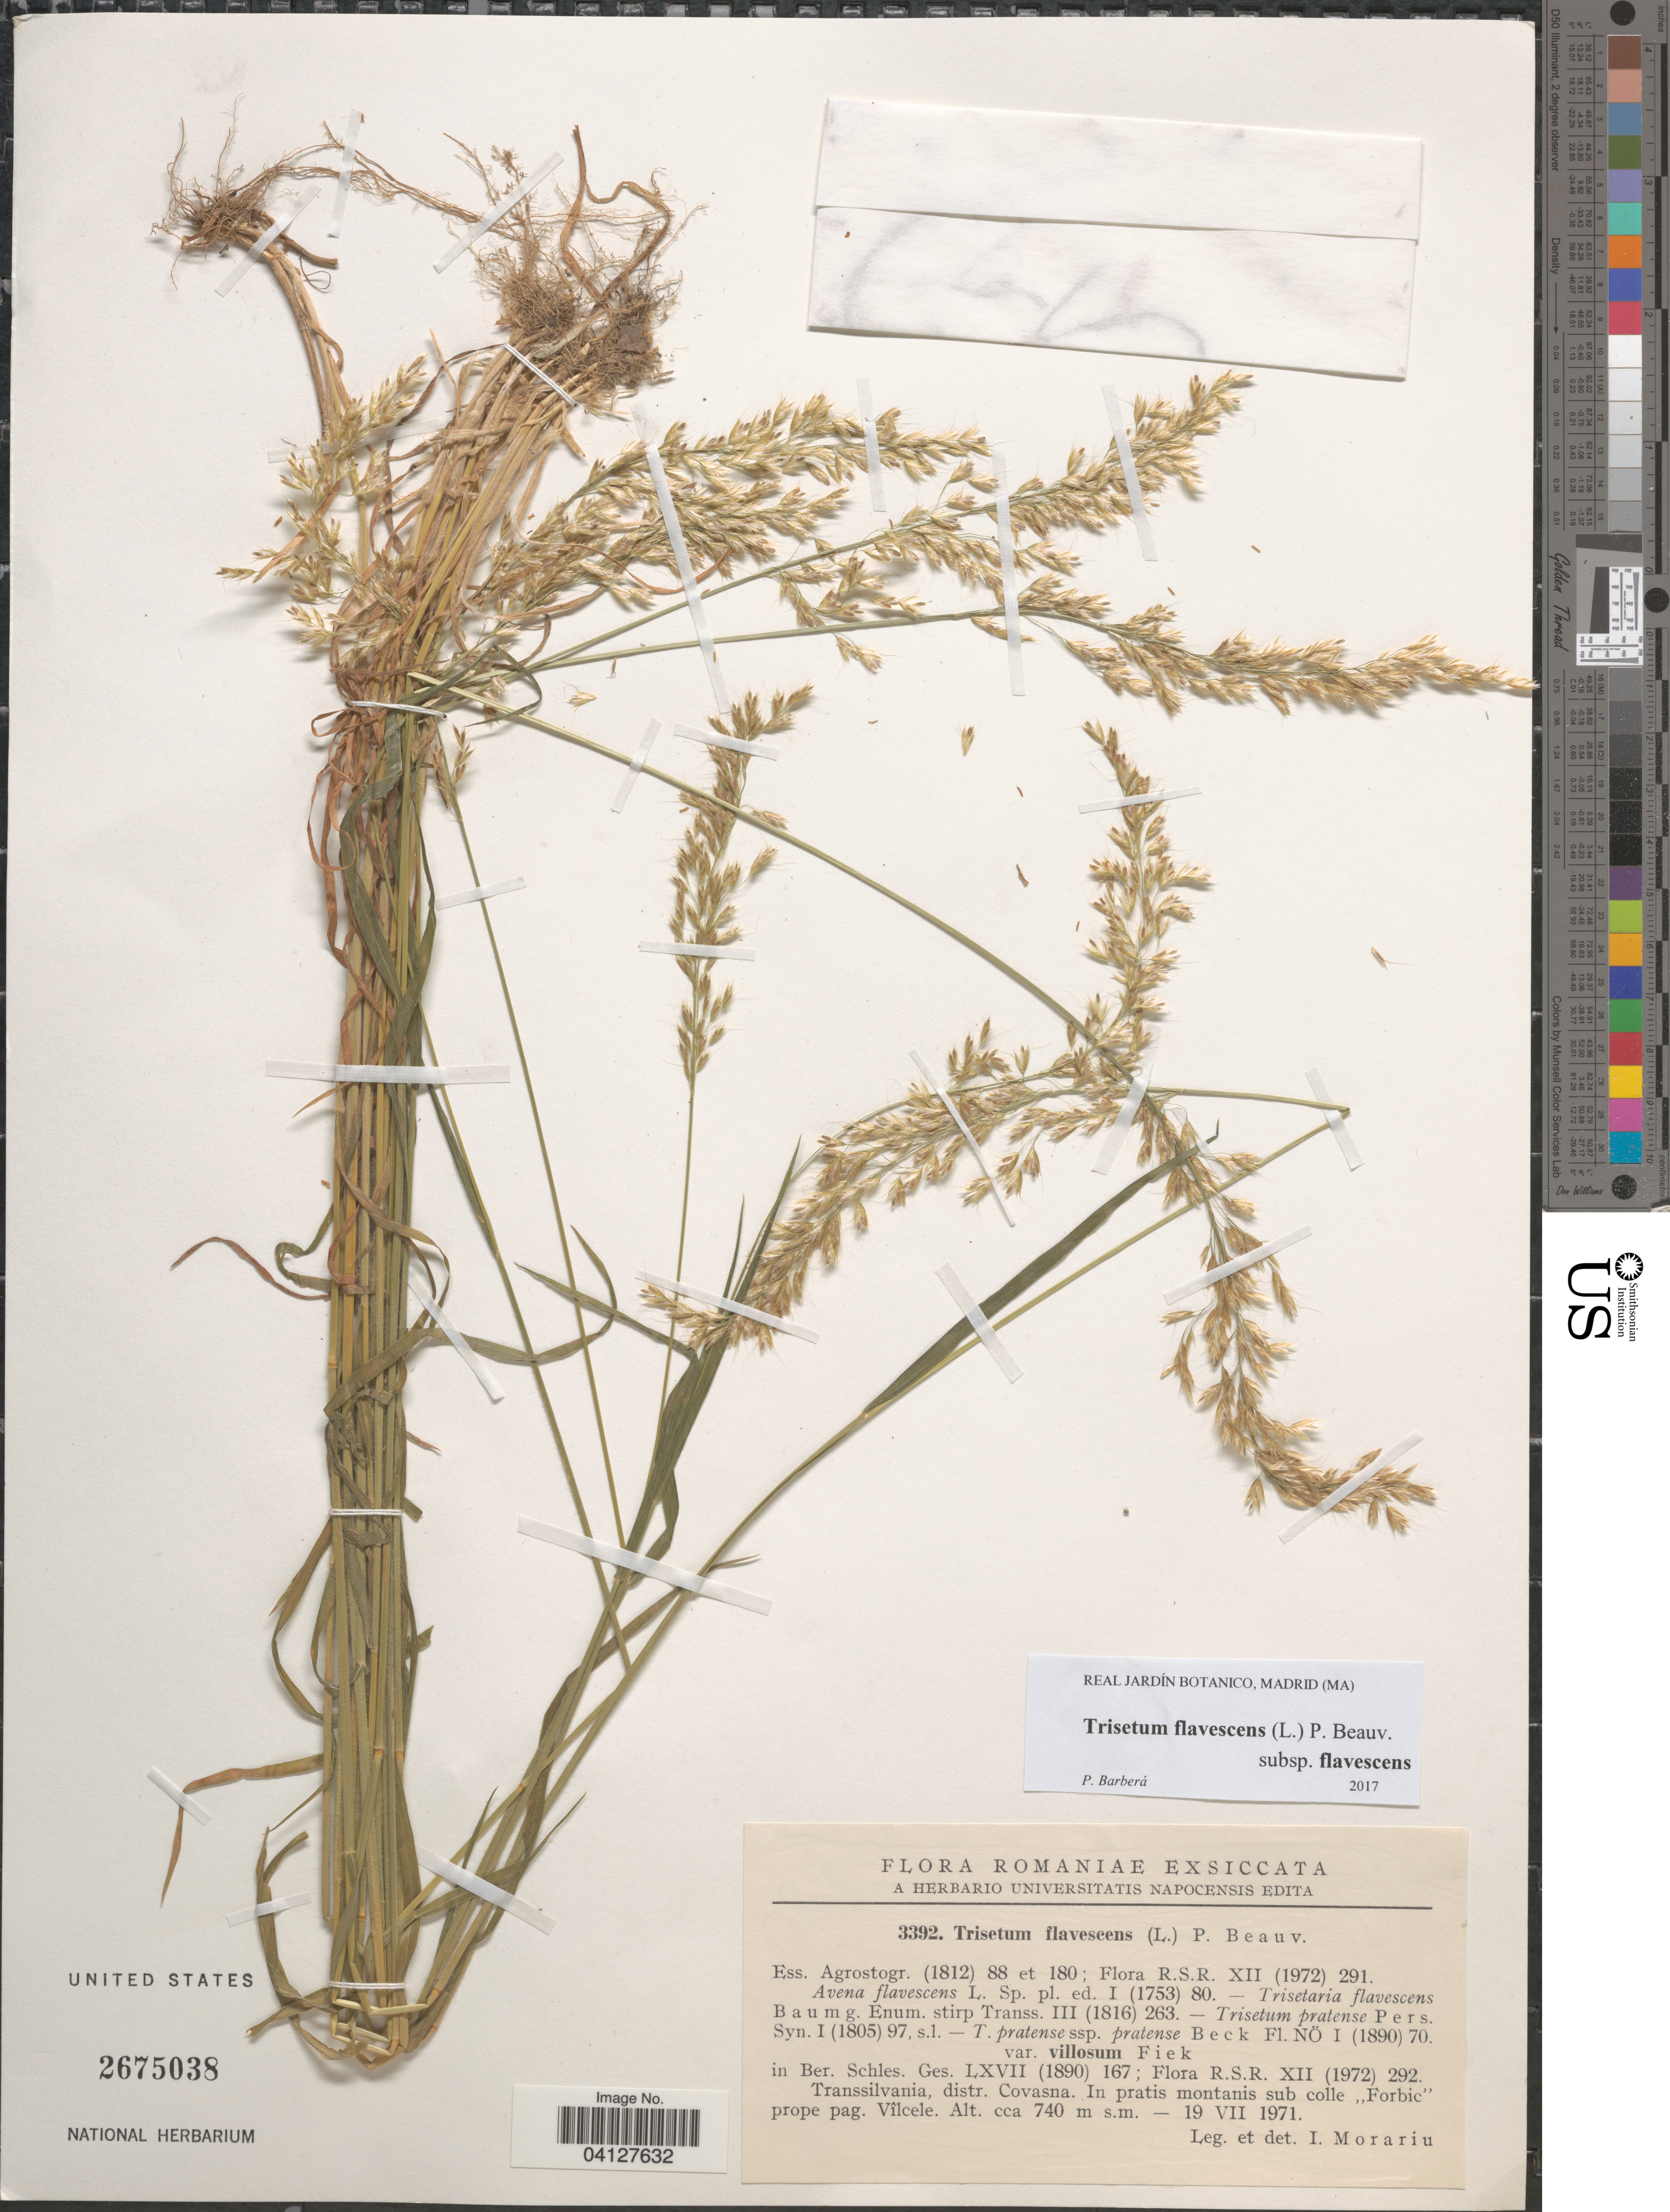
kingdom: Plantae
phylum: Tracheophyta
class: Liliopsida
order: Poales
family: Poaceae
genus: Trisetum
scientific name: Trisetum flavescens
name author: (L.) P. Beauv.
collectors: I. Morariu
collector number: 3392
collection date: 1971-07-19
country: Romania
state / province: Covasna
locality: Transsilvania, distr. Covasna. In pratis montanis sub colle „Forbic' prope pag. Vîlcele.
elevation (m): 740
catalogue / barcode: US 2675038